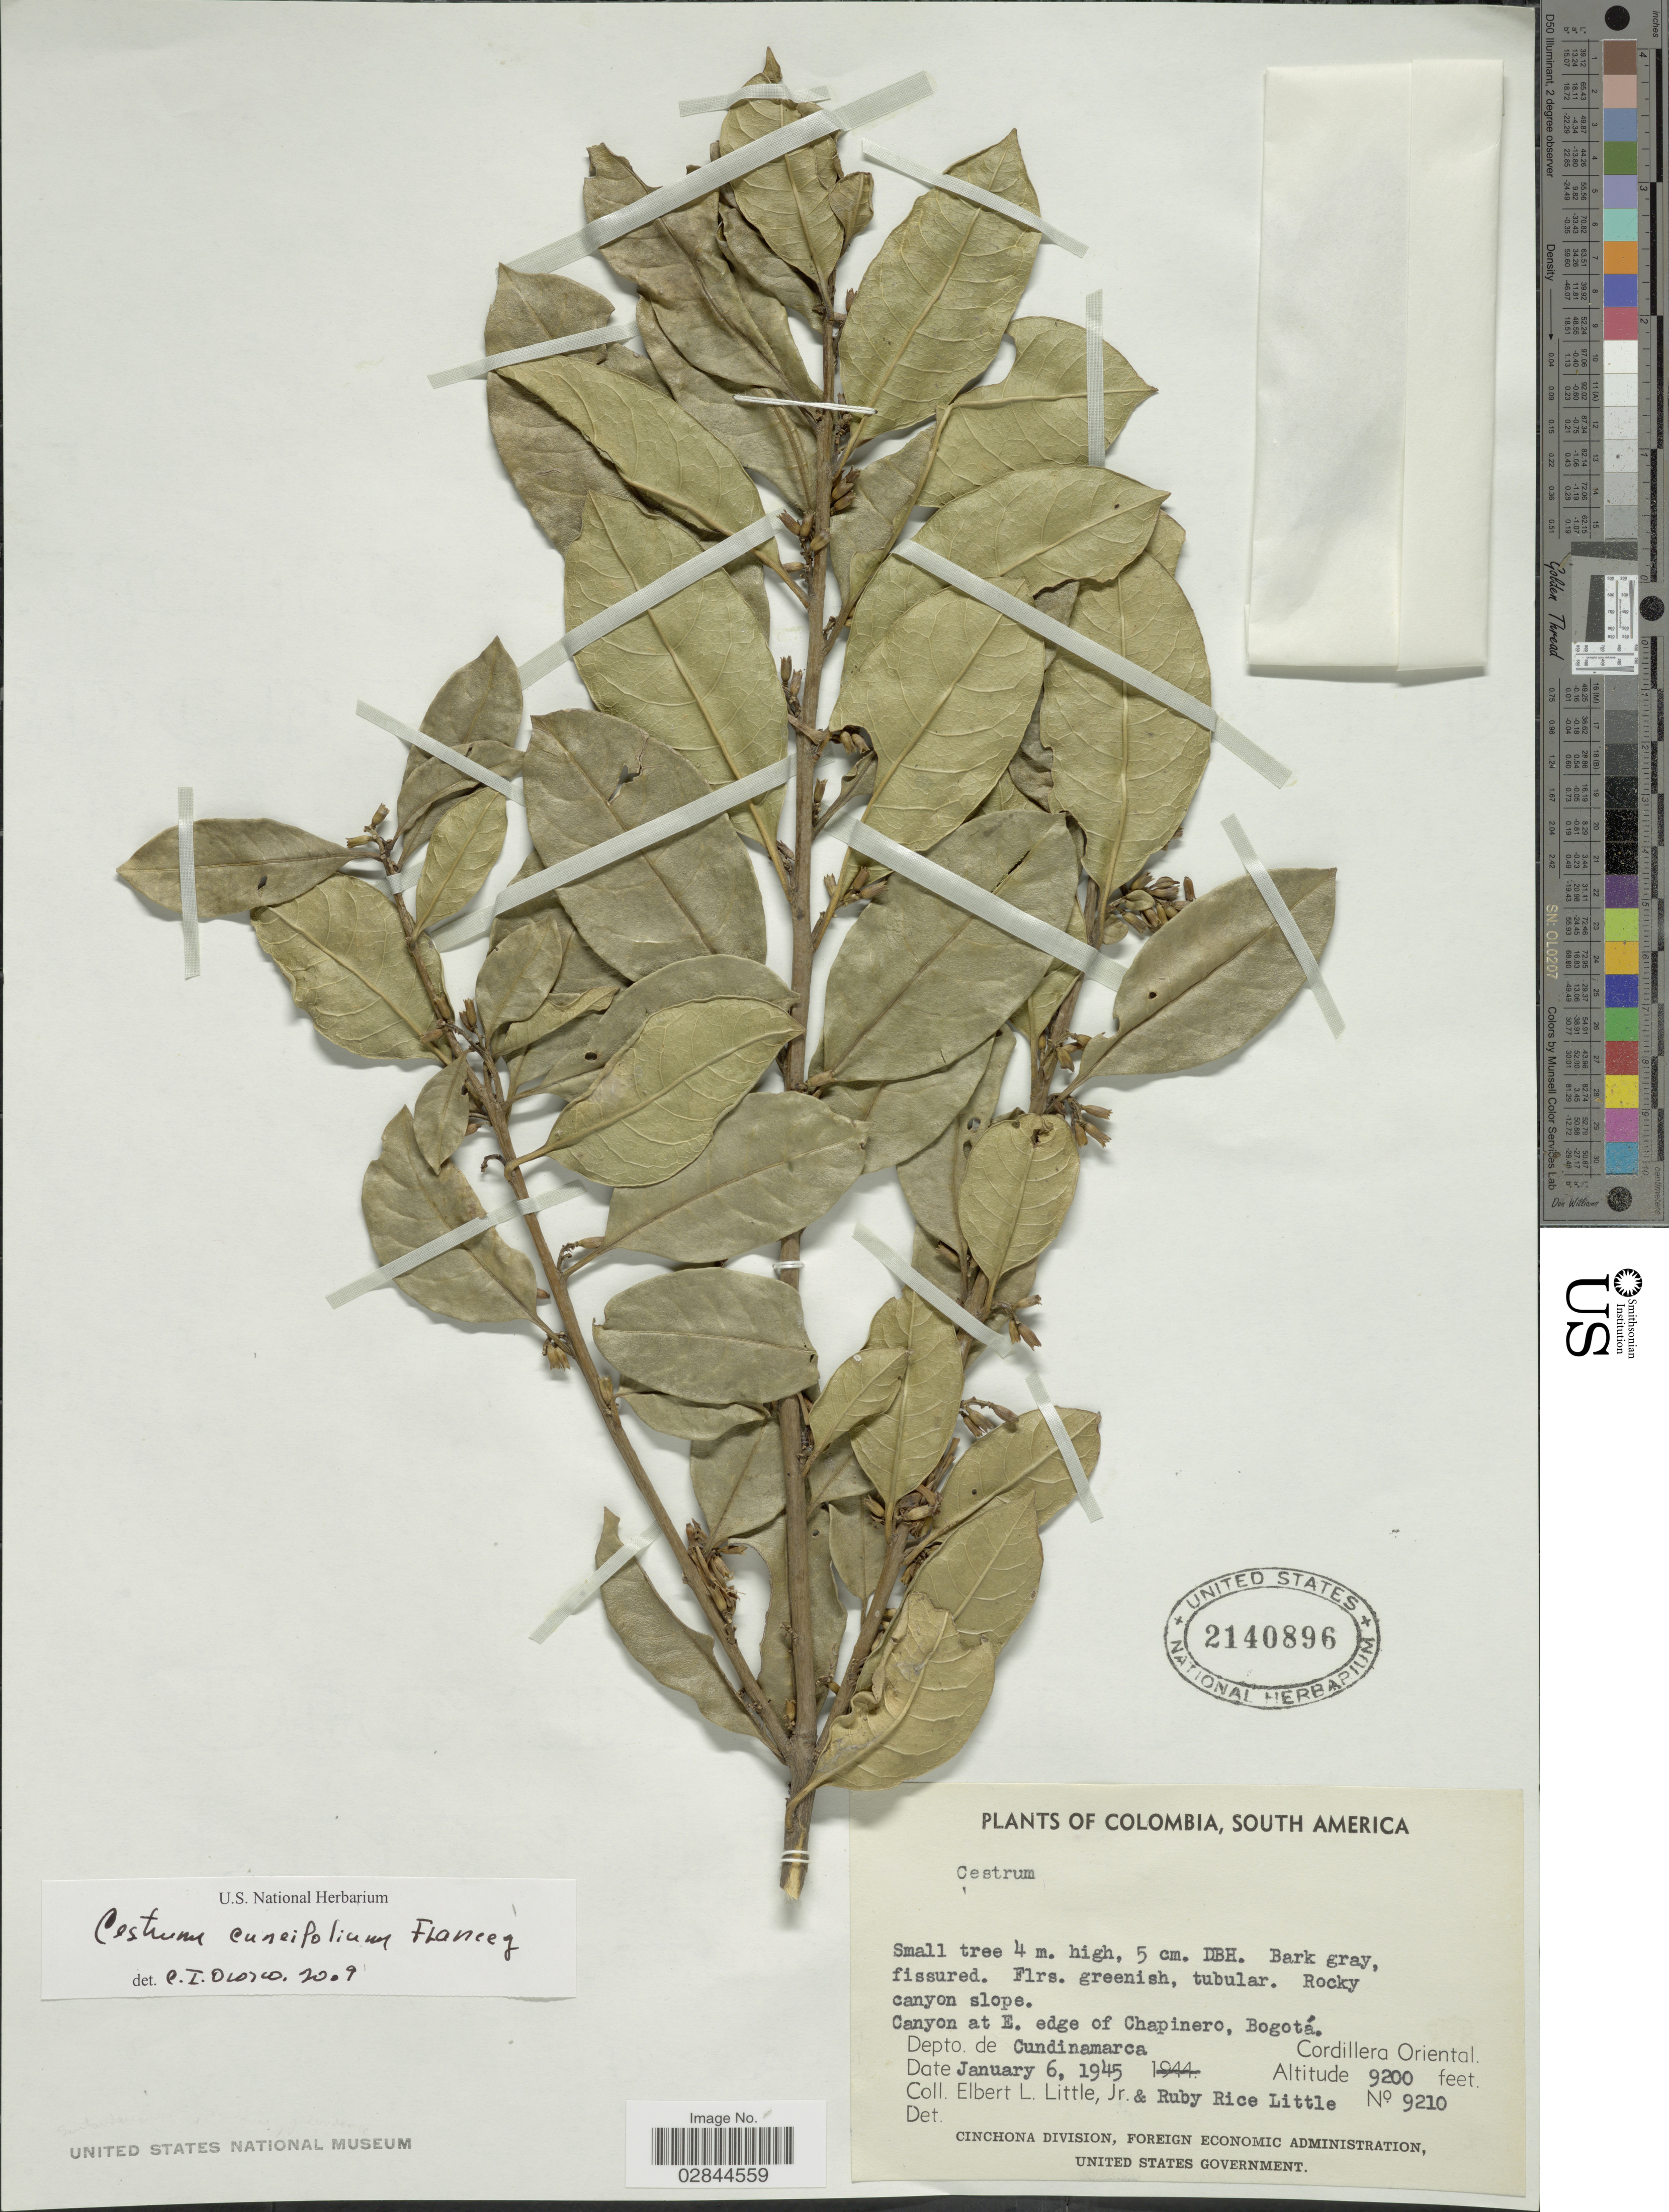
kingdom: Plantae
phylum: Tracheophyta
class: Magnoliopsida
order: Solanales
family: Solanaceae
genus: Cestrum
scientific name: Cestrum cuneifolium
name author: Francey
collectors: E. L. Little & R. R. Little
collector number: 9210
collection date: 1945-01-06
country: Colombia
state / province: Cundinamarca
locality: Canyon at E. edge of Chapinero, Bogotá. Depto. de Cundinamarca. Cordillera Oriental.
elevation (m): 2804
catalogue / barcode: US 2140896